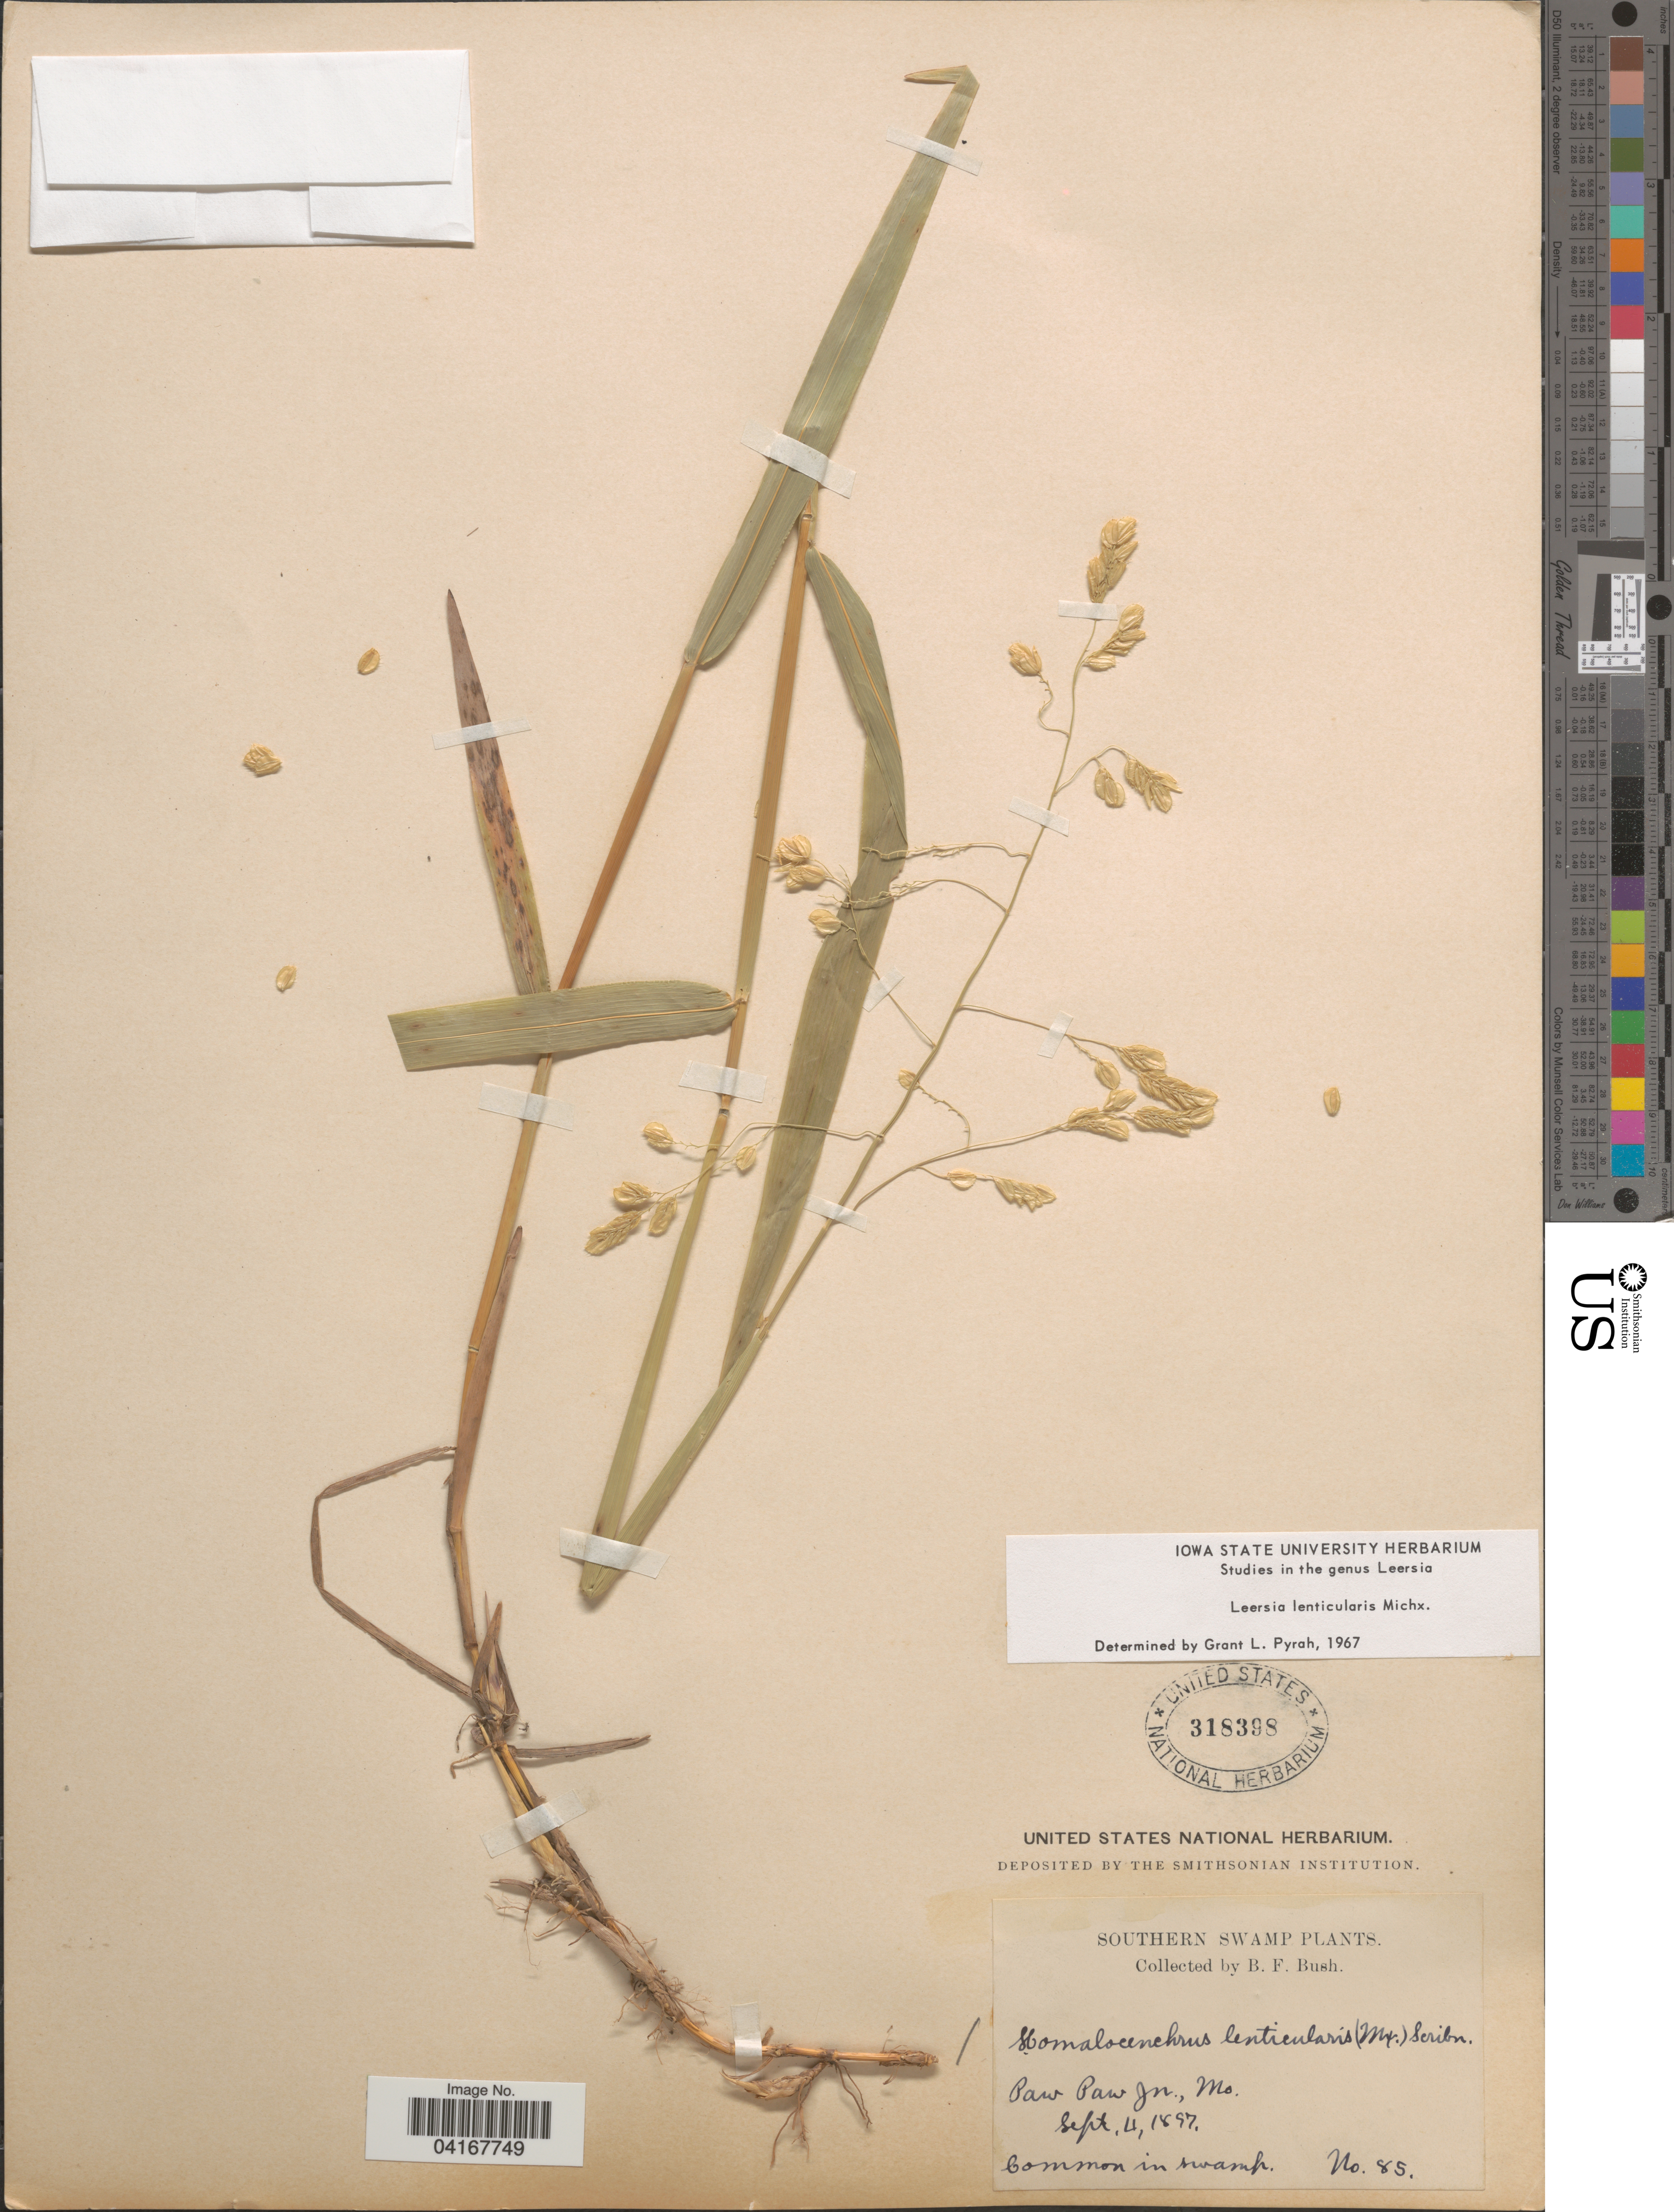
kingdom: Plantae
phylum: Tracheophyta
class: Liliopsida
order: Poales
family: Poaceae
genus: Leersia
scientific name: Leersia lenticularis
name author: Michx.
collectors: B. F. Bush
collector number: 85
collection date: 1897-09-04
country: United States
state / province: Missouri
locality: Southern Swamp. Paw Paw Jn.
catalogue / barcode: US 318398